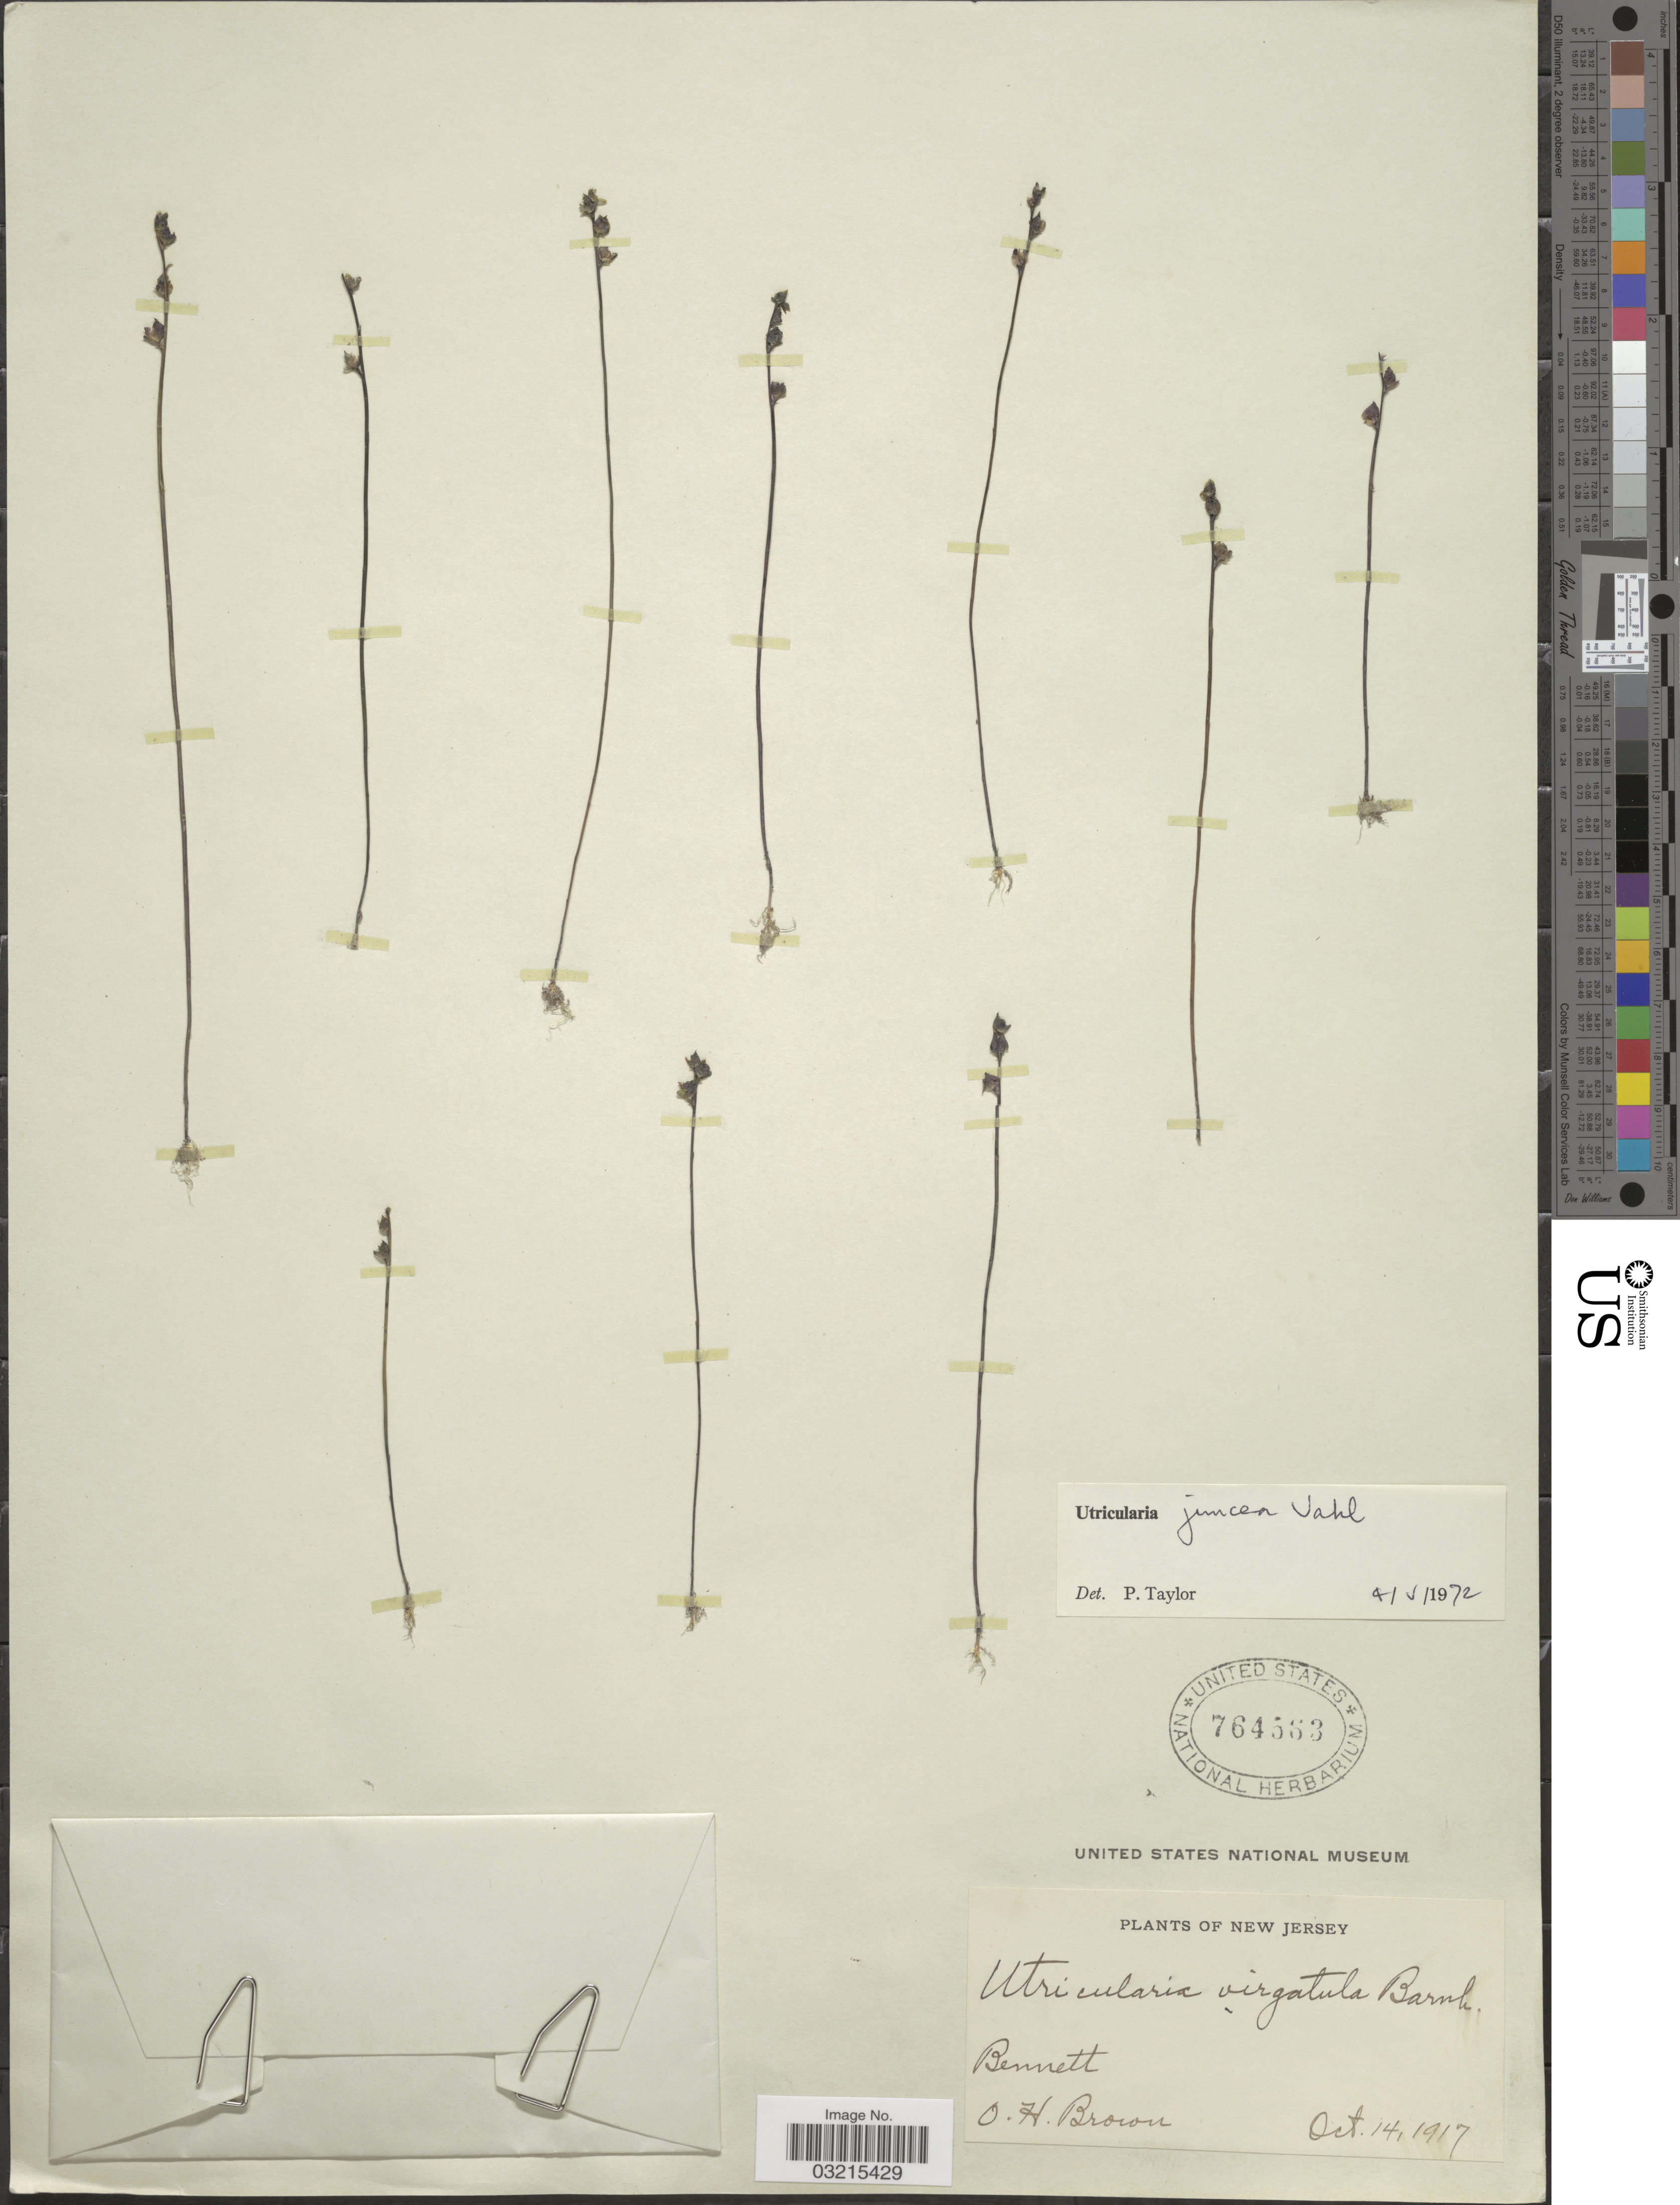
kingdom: Plantae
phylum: Tracheophyta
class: Magnoliopsida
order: Lamiales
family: Lentibulariaceae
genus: Utricularia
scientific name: Utricularia juncea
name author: Vahl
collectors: O. Brown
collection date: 1917-10-14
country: United States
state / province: New Jersey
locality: Bennett.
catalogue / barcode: US 764563